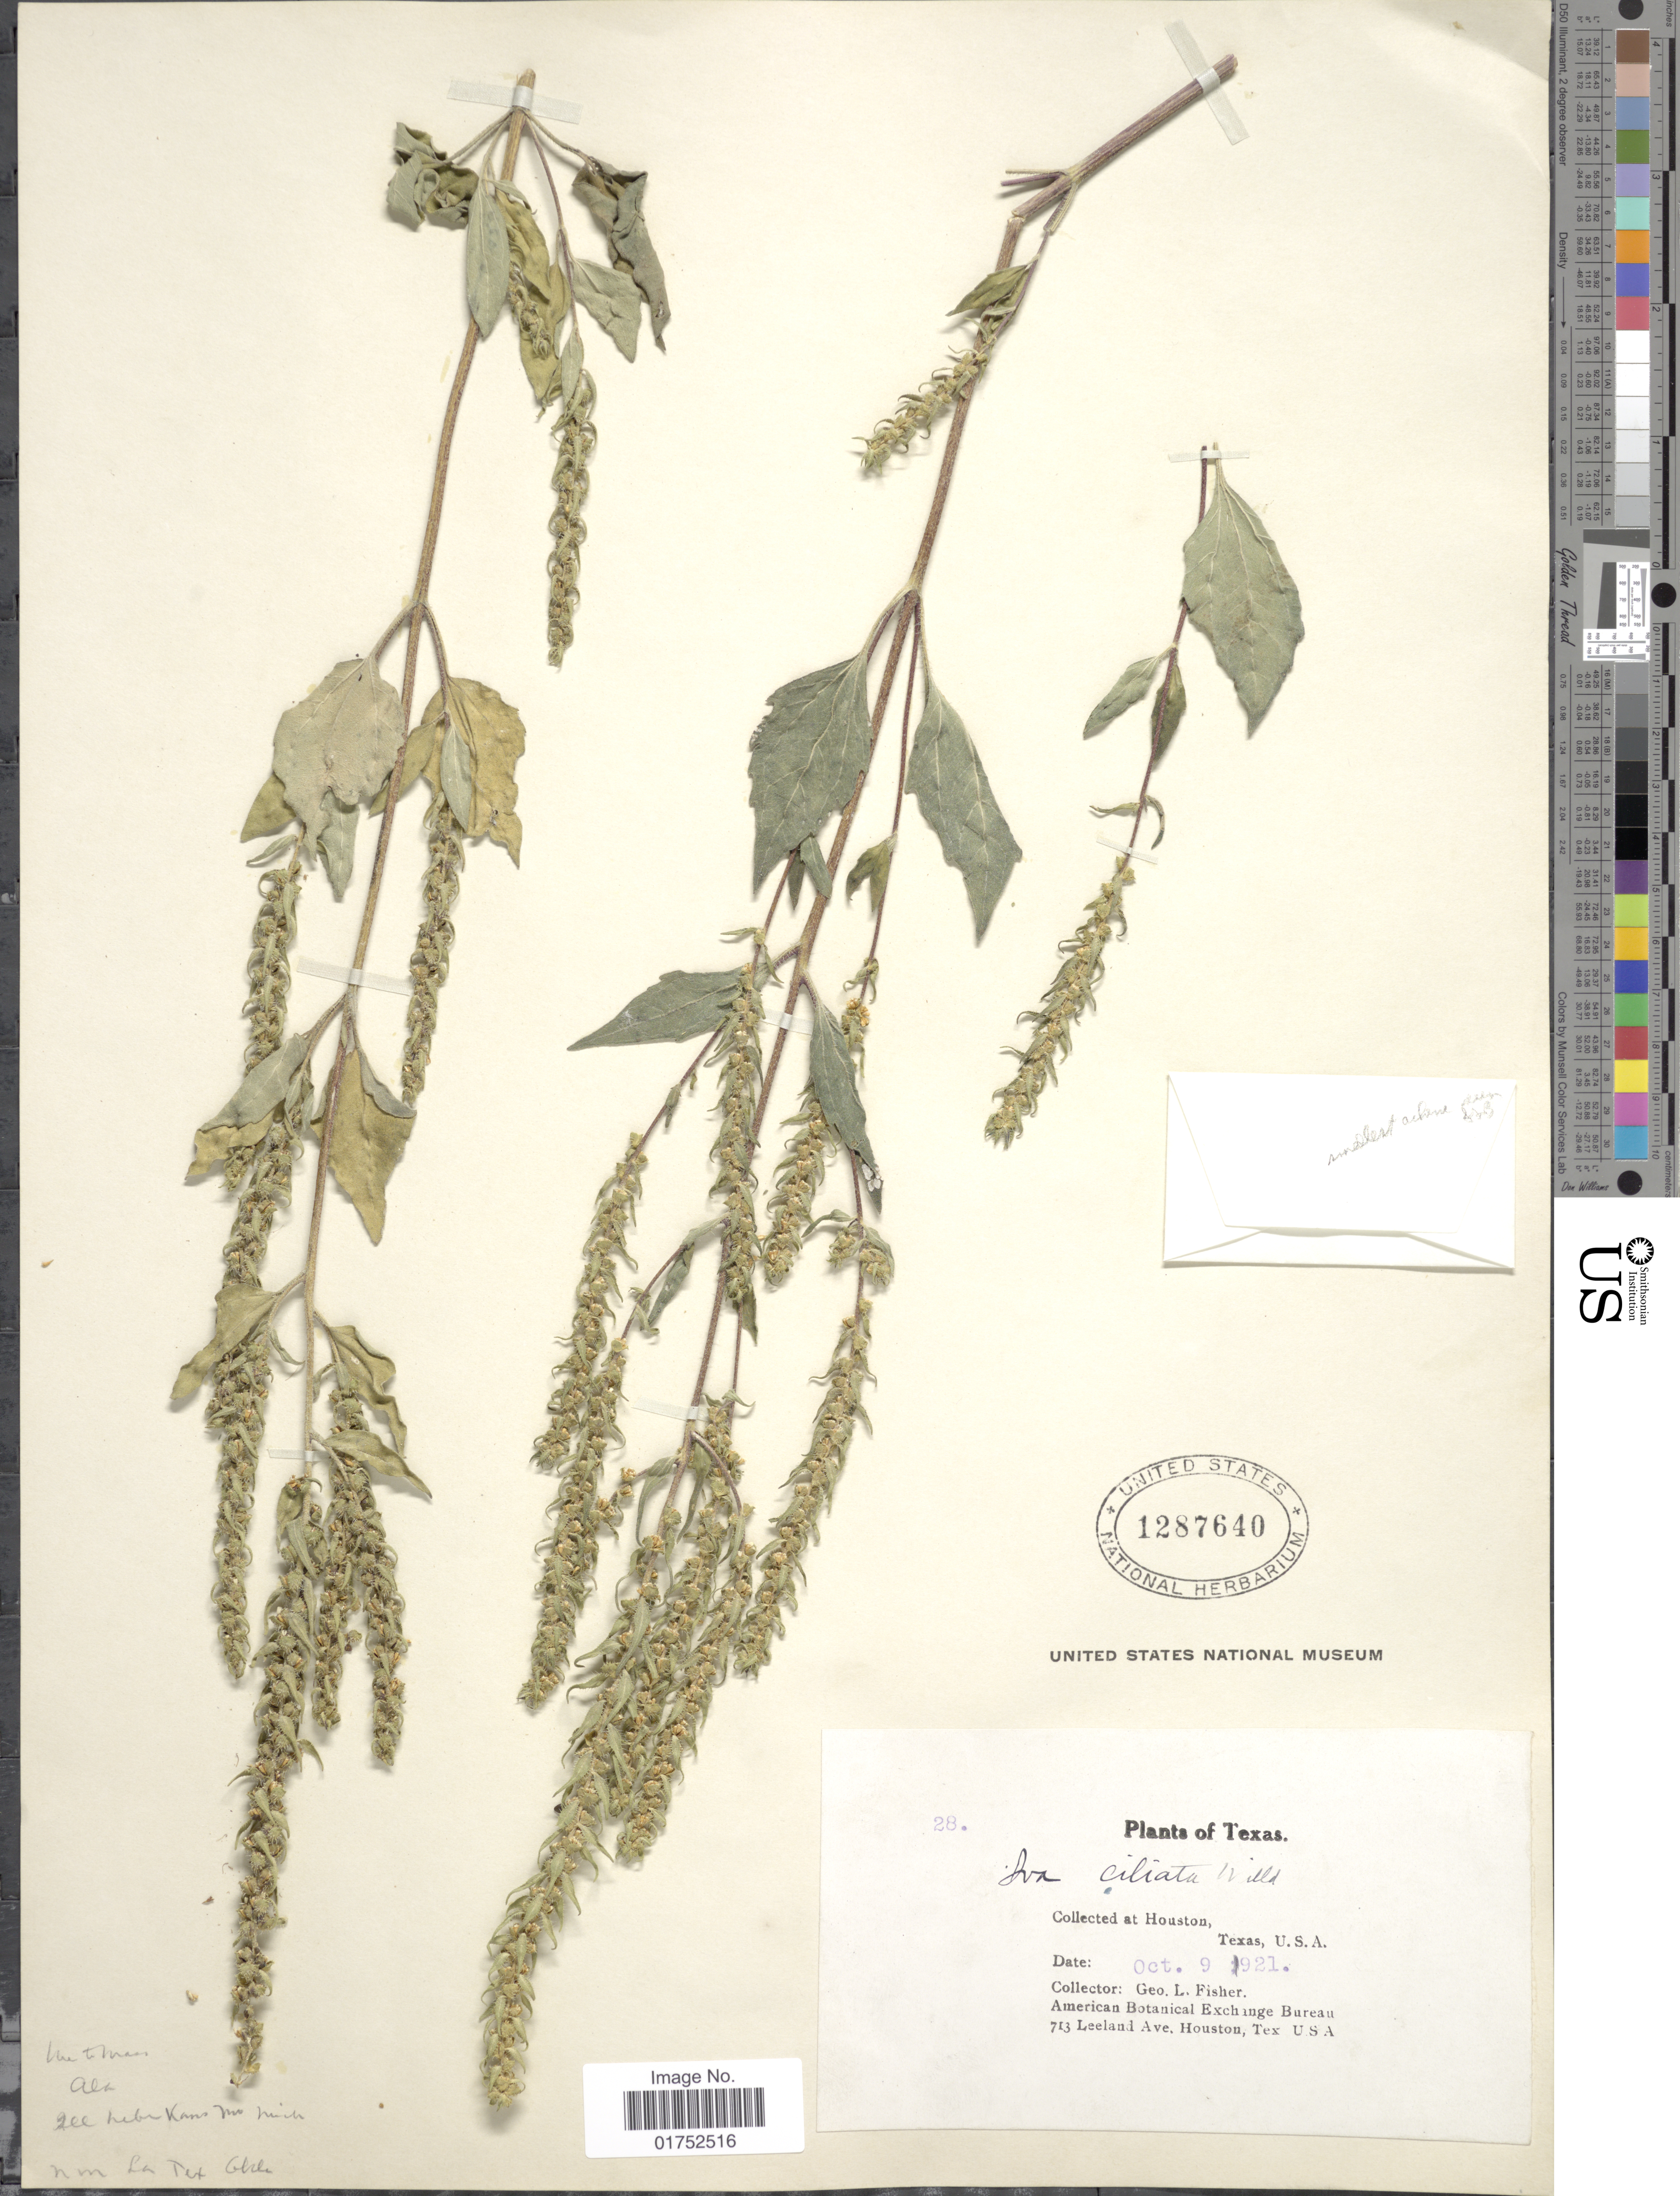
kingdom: Plantae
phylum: Tracheophyta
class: Magnoliopsida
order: Asterales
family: Asteraceae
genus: Iva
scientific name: Iva annua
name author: L.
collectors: G. L. Fisher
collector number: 28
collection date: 1921-10-09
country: United States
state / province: Texas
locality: Houston, U.S.A.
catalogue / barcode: US 1287640